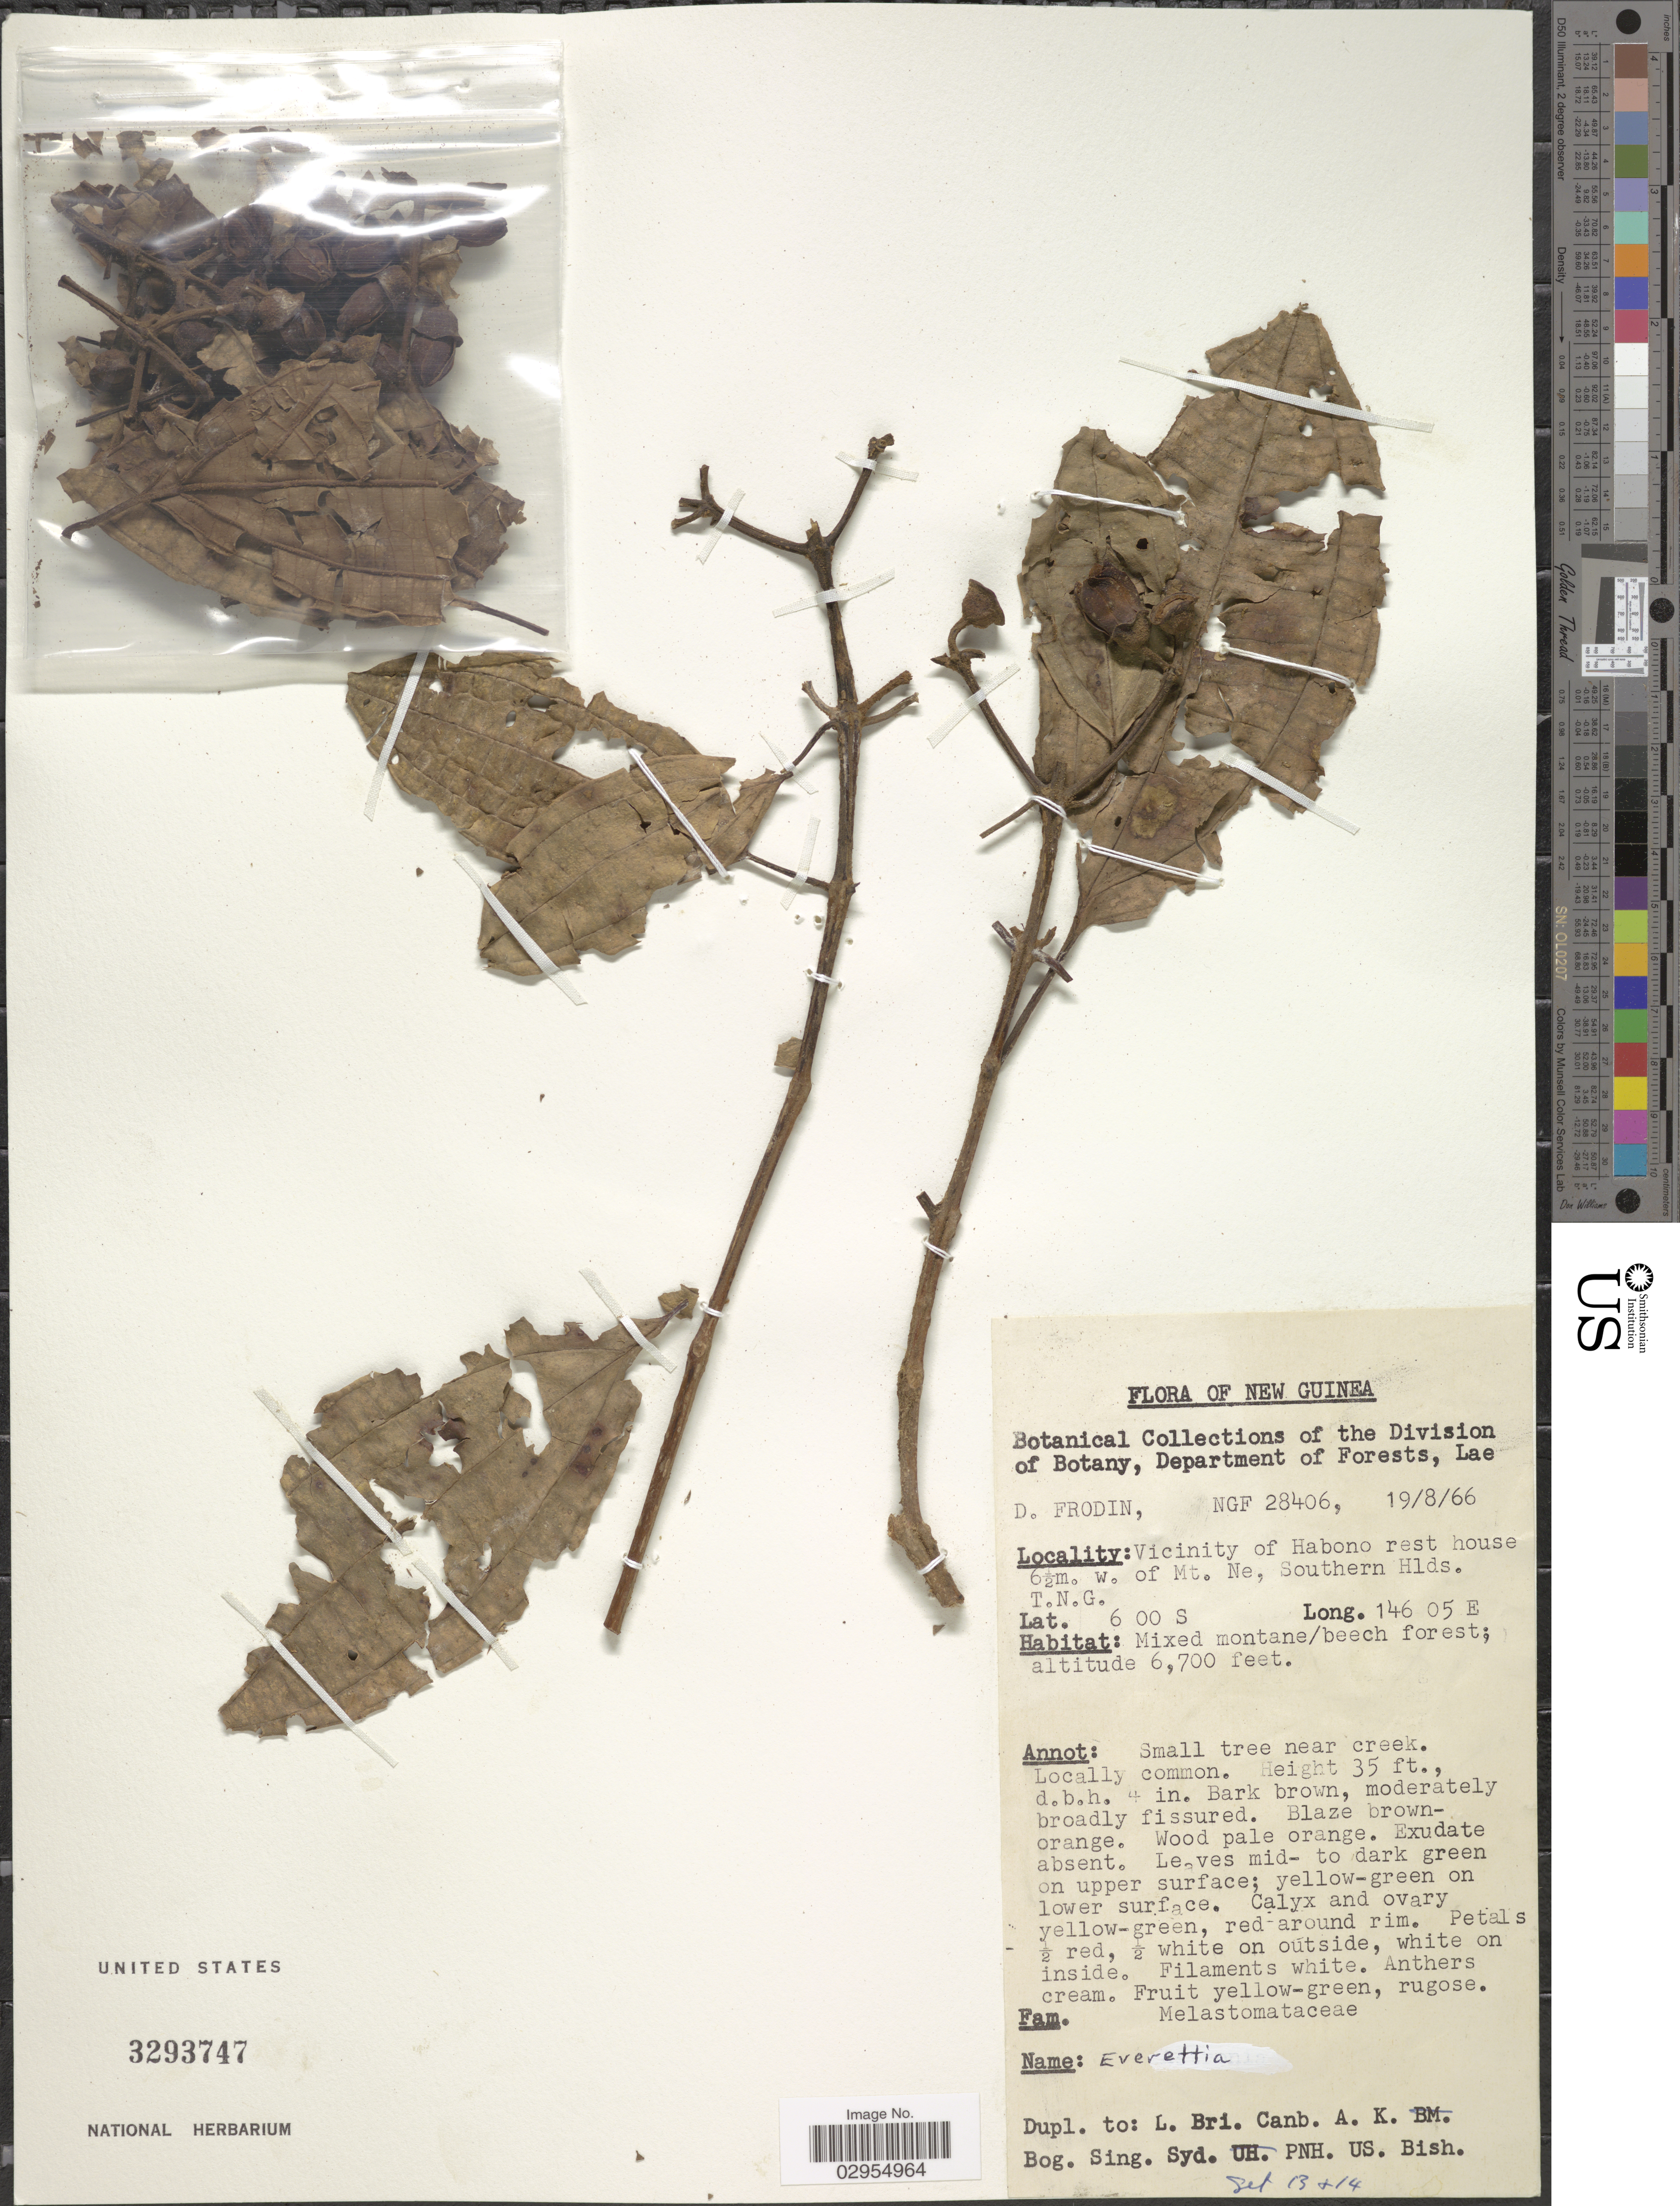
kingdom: Plantae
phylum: Tracheophyta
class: Magnoliopsida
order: Myrtales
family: Melastomataceae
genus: Everettia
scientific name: Everettia sp.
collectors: D. G. Frodin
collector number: NGF 28406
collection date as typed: Transcribed d/m/y: 19/8/66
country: Papua New Guinea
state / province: Southern Highlands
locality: New Guinea. Vicinity of Habono rest house 6½ m. w. of Mt. Ne, Southern Hlds.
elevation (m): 2042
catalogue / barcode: US 3293747